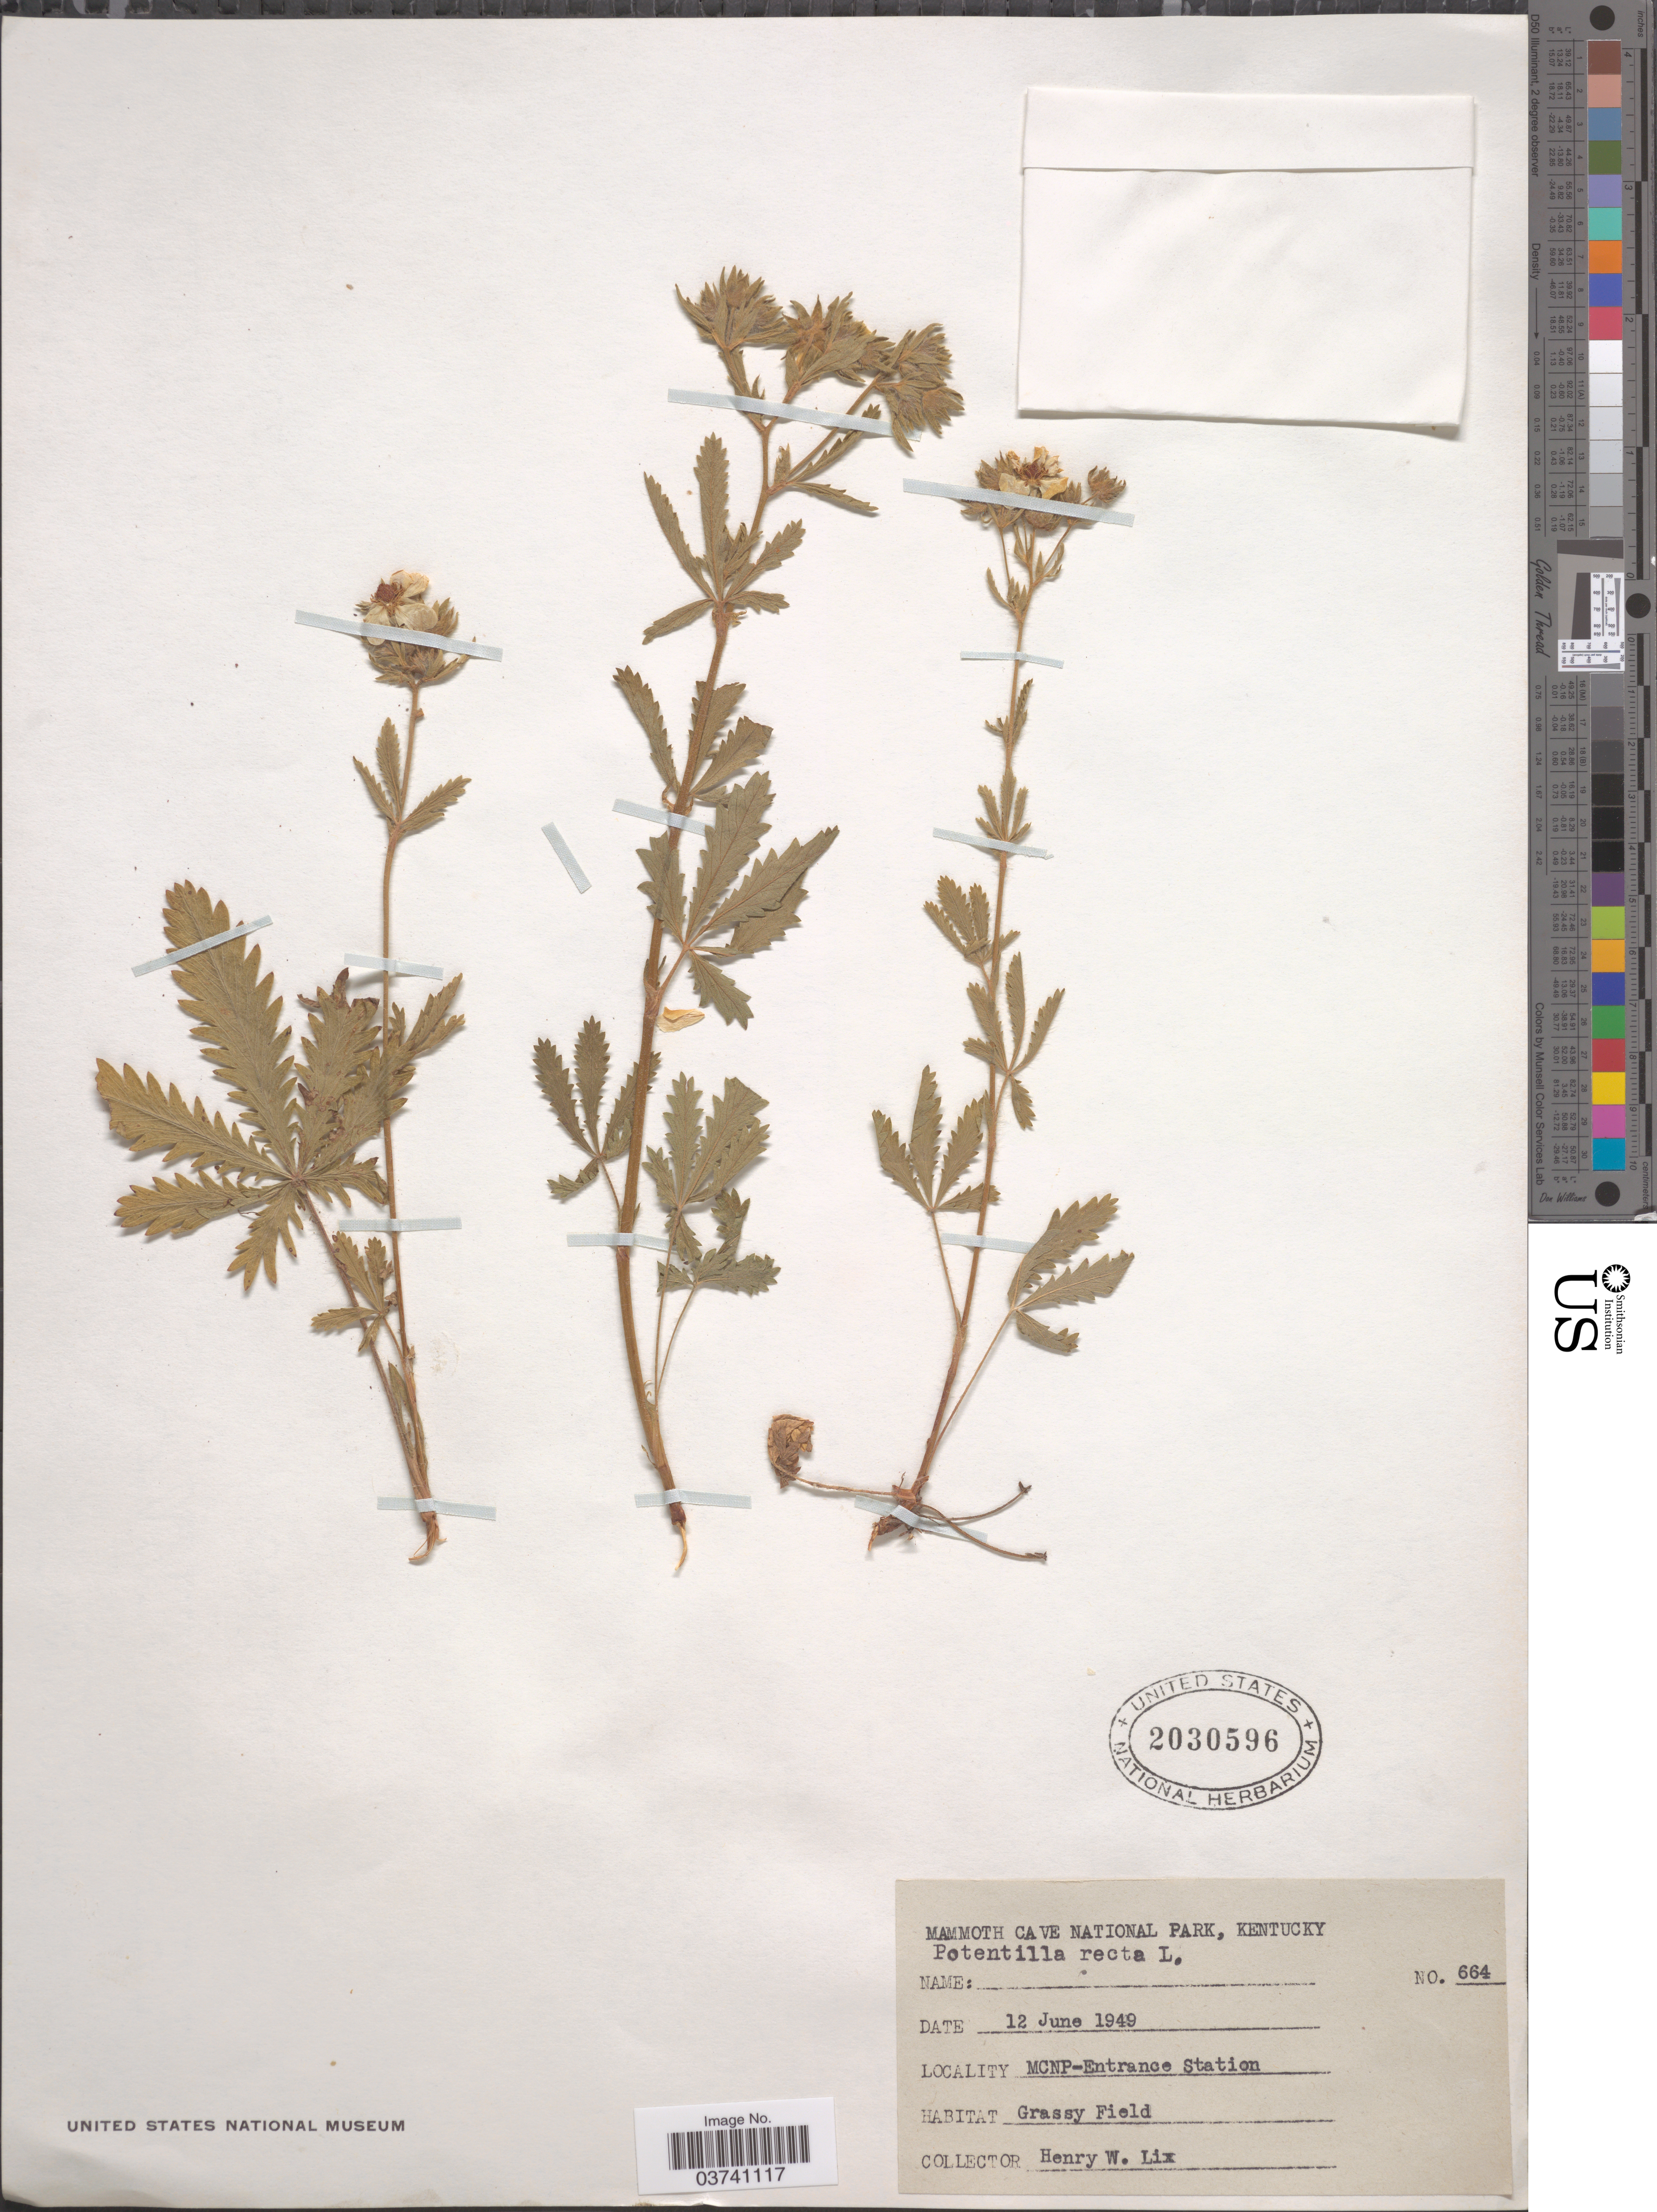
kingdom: Plantae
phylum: Tracheophyta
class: Magnoliopsida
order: Rosales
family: Rosaceae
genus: Potentilla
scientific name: Potentilla recta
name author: L.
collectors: H. W. Lix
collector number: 664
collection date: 1949-06-12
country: United States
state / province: Kentucky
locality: Mammoth Cave National Park. MCNP-Entrance Station.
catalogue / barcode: US 2030596